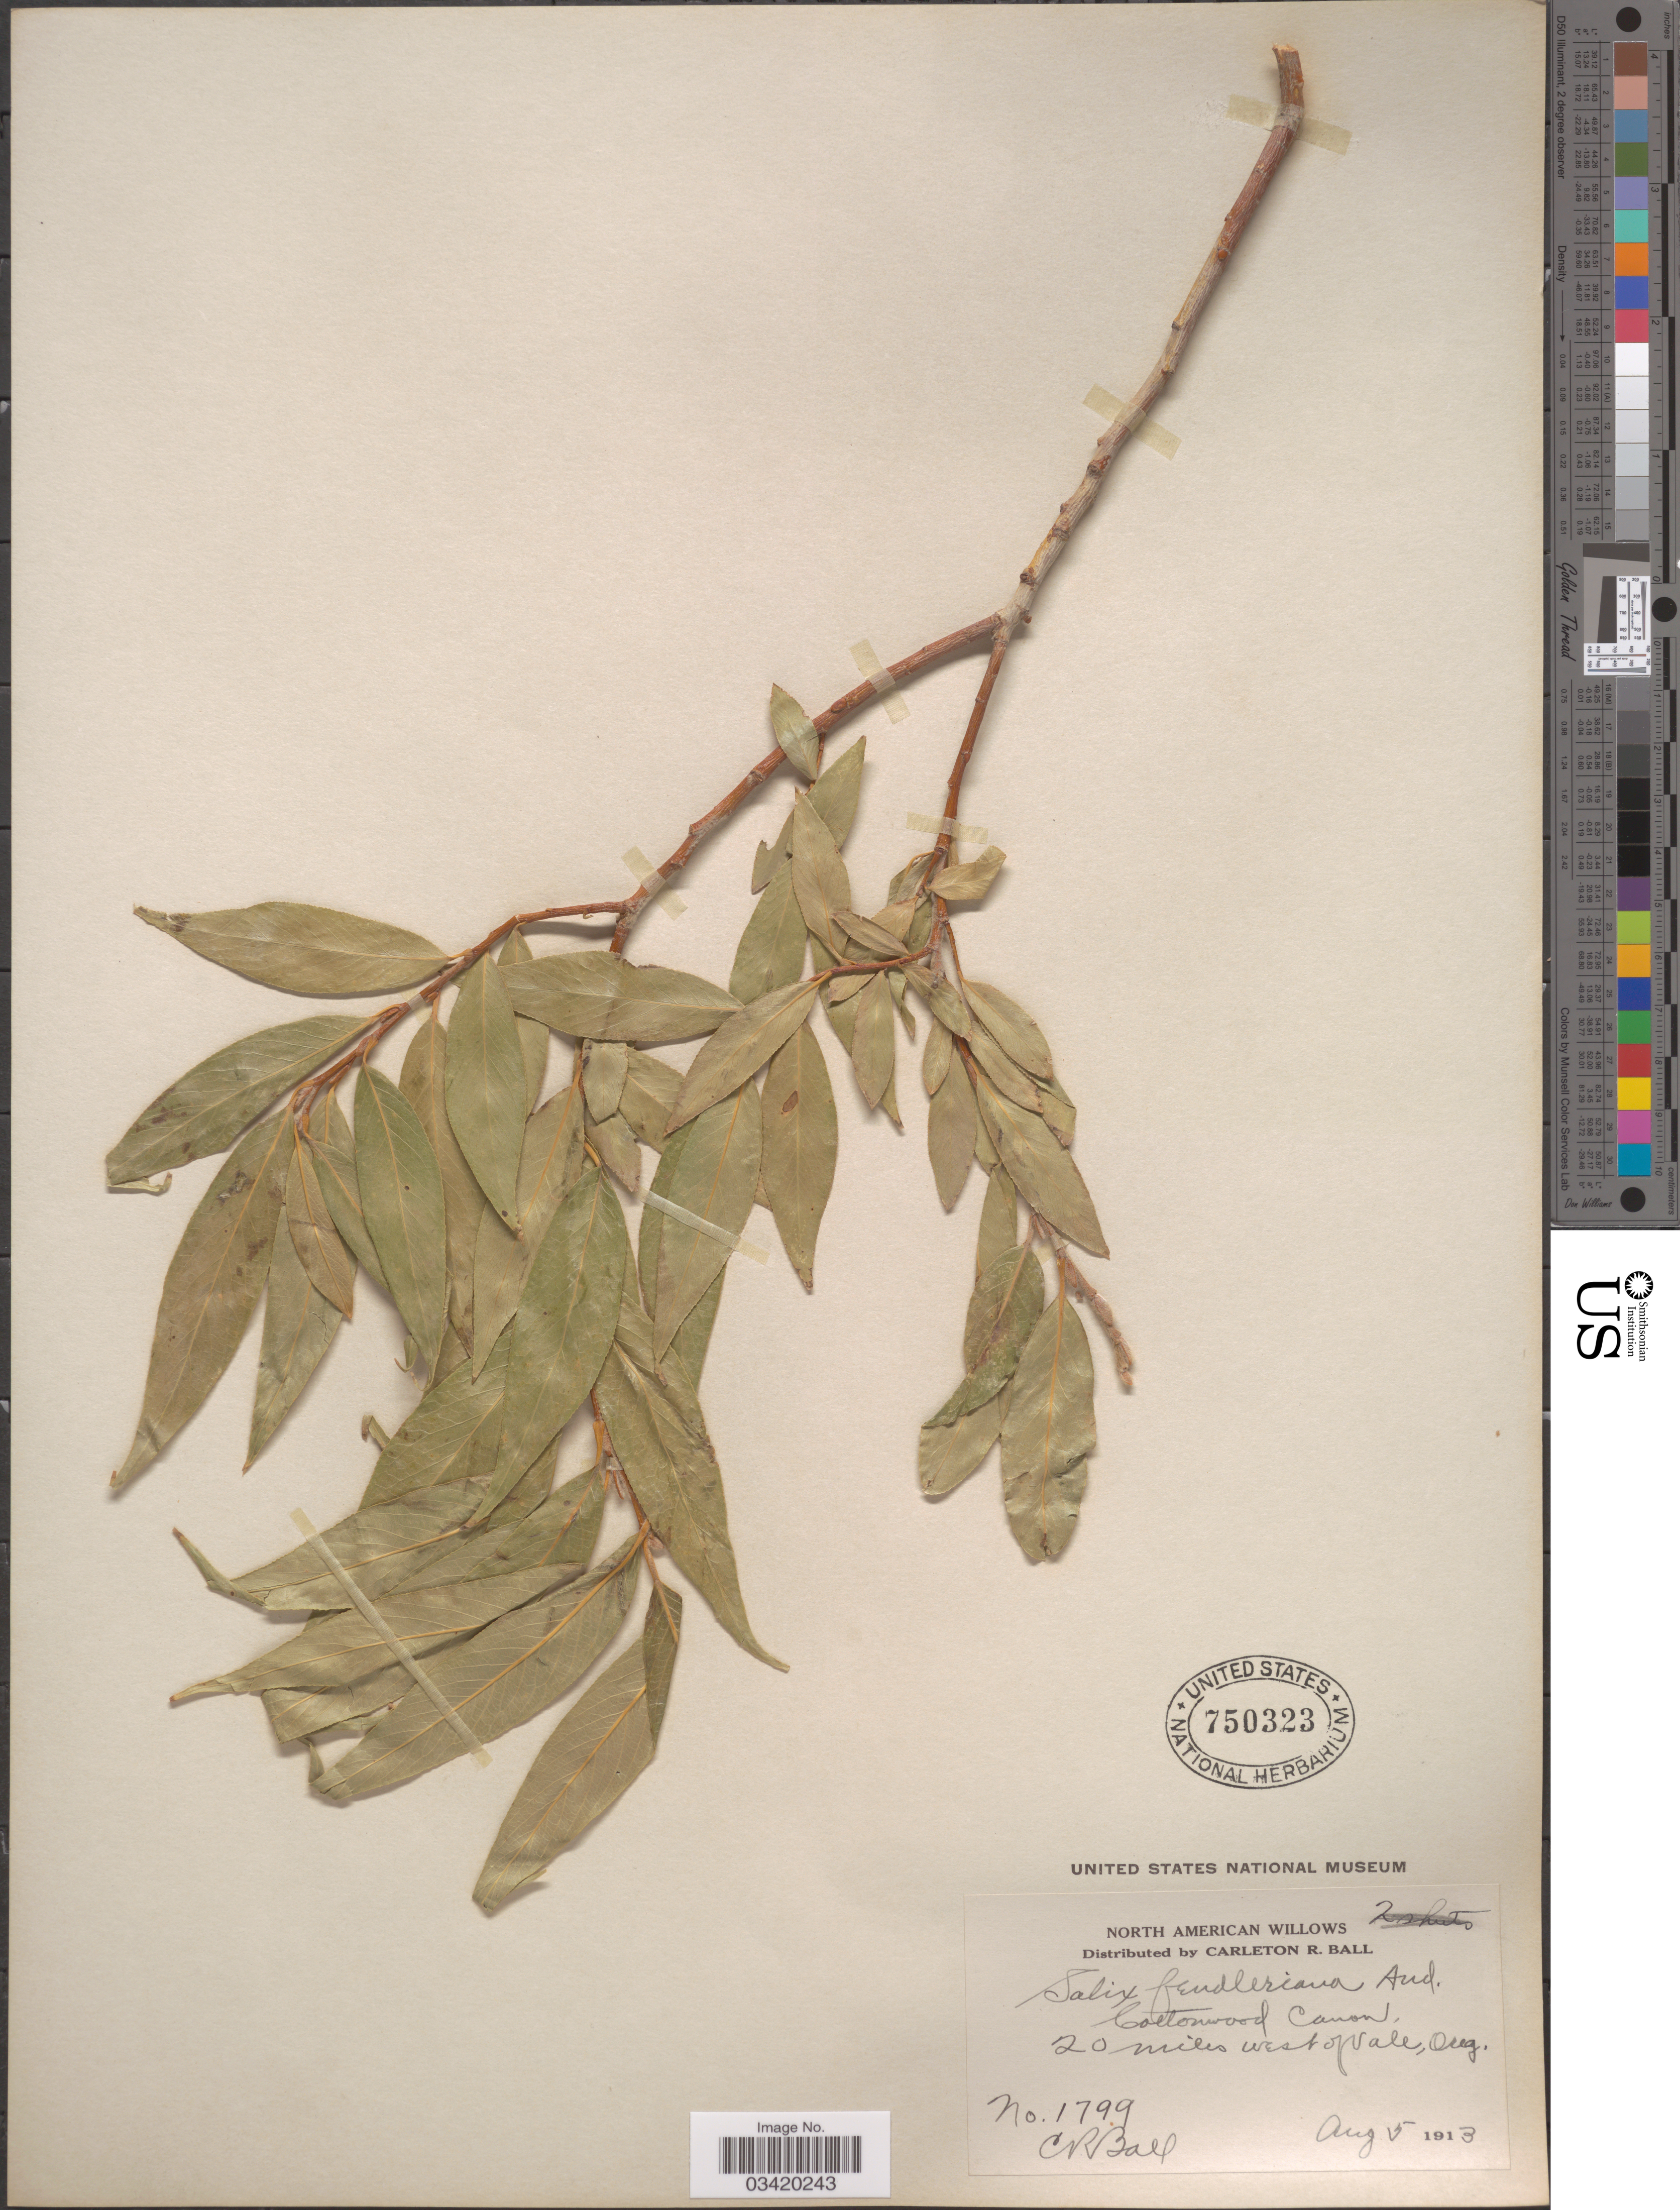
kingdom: Plantae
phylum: Tracheophyta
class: Magnoliopsida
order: Malpighiales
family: Salicaceae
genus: Salix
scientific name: Salix fendleriana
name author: Andersson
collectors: C. R. Ball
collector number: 1799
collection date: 1913-08-05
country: United States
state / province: Oregon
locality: Cottonwood Canon, 20 miles west of Vale.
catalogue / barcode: US 750323